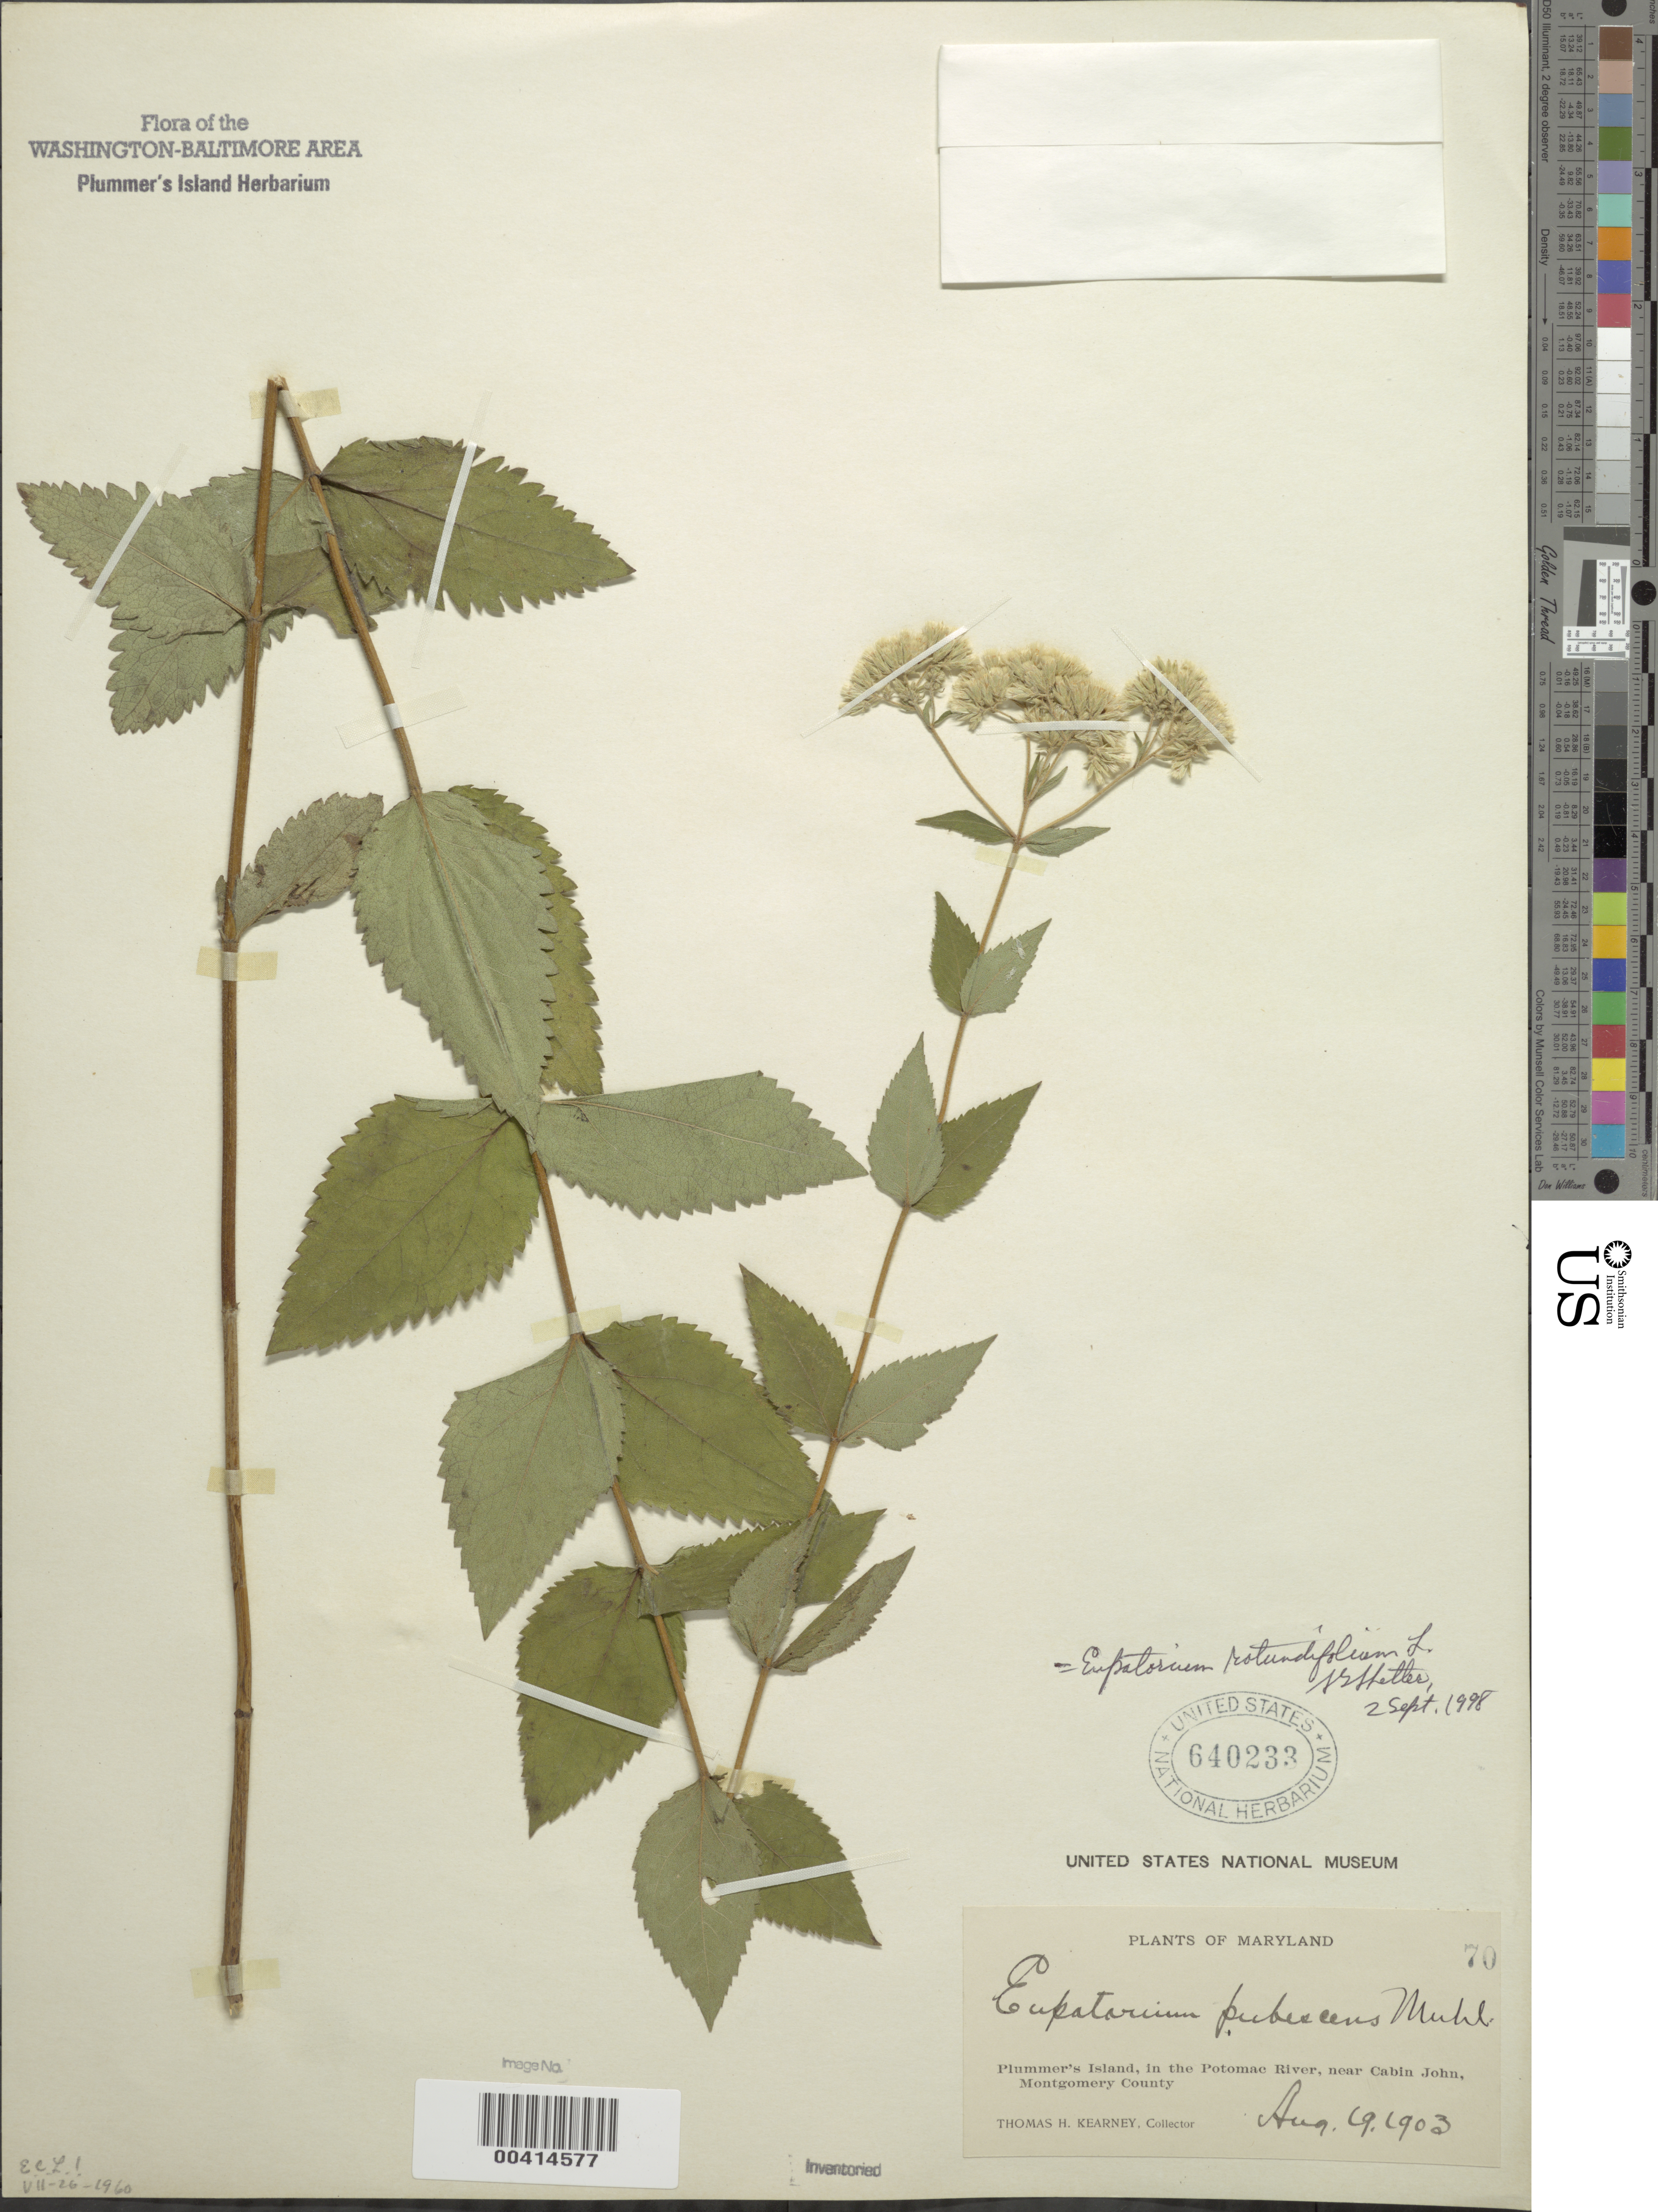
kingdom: Plantae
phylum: Tracheophyta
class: Magnoliopsida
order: Asterales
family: Asteraceae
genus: Eupatorium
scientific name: Eupatorium rotundifolium var. ovatum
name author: (Bigelow) J.D. Montgom. & Fairbrothers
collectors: T. H. Kearney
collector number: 70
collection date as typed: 19 Aug 1903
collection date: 1903-08-19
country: United States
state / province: Maryland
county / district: Montgomery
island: Plummers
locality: Plummer's Island C. & O. Canal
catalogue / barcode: US 640233